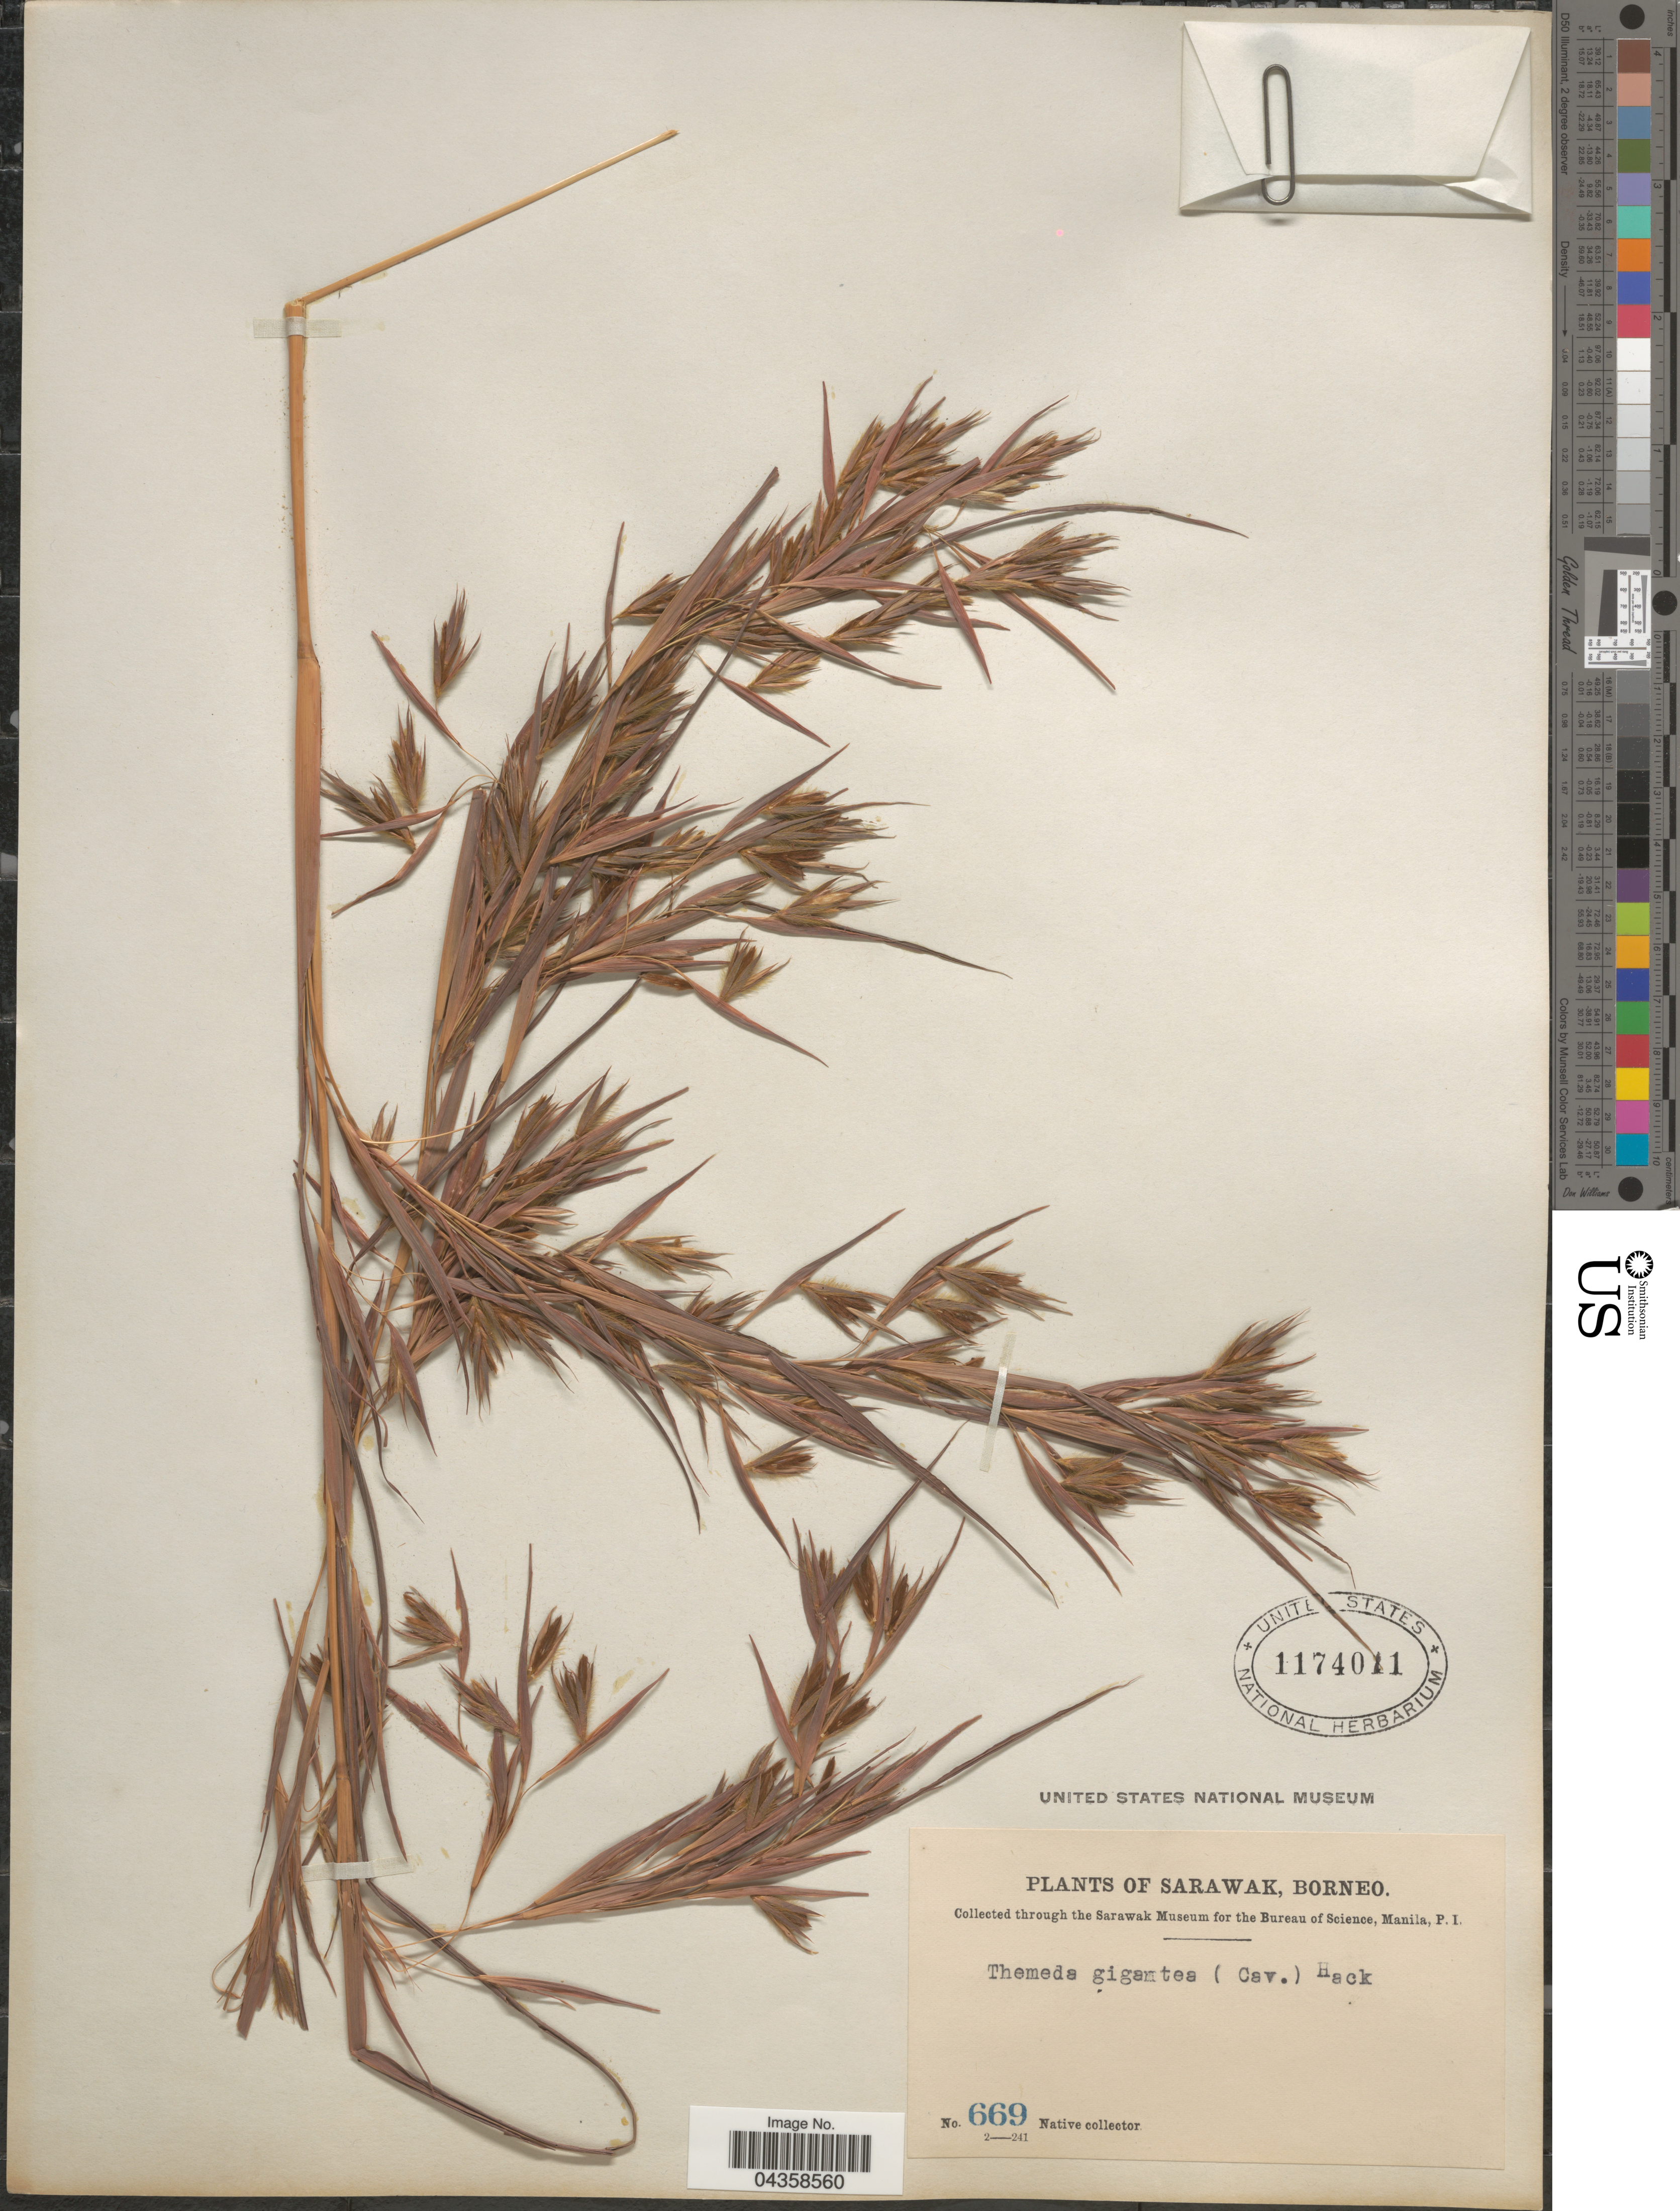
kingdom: Plantae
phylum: Tracheophyta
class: Liliopsida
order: Poales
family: Poaceae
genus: Themeda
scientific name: Themeda gigantea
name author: Hack.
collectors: Native collector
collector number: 669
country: Malaysia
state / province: Sarawak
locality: Borneo.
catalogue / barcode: US 1174011